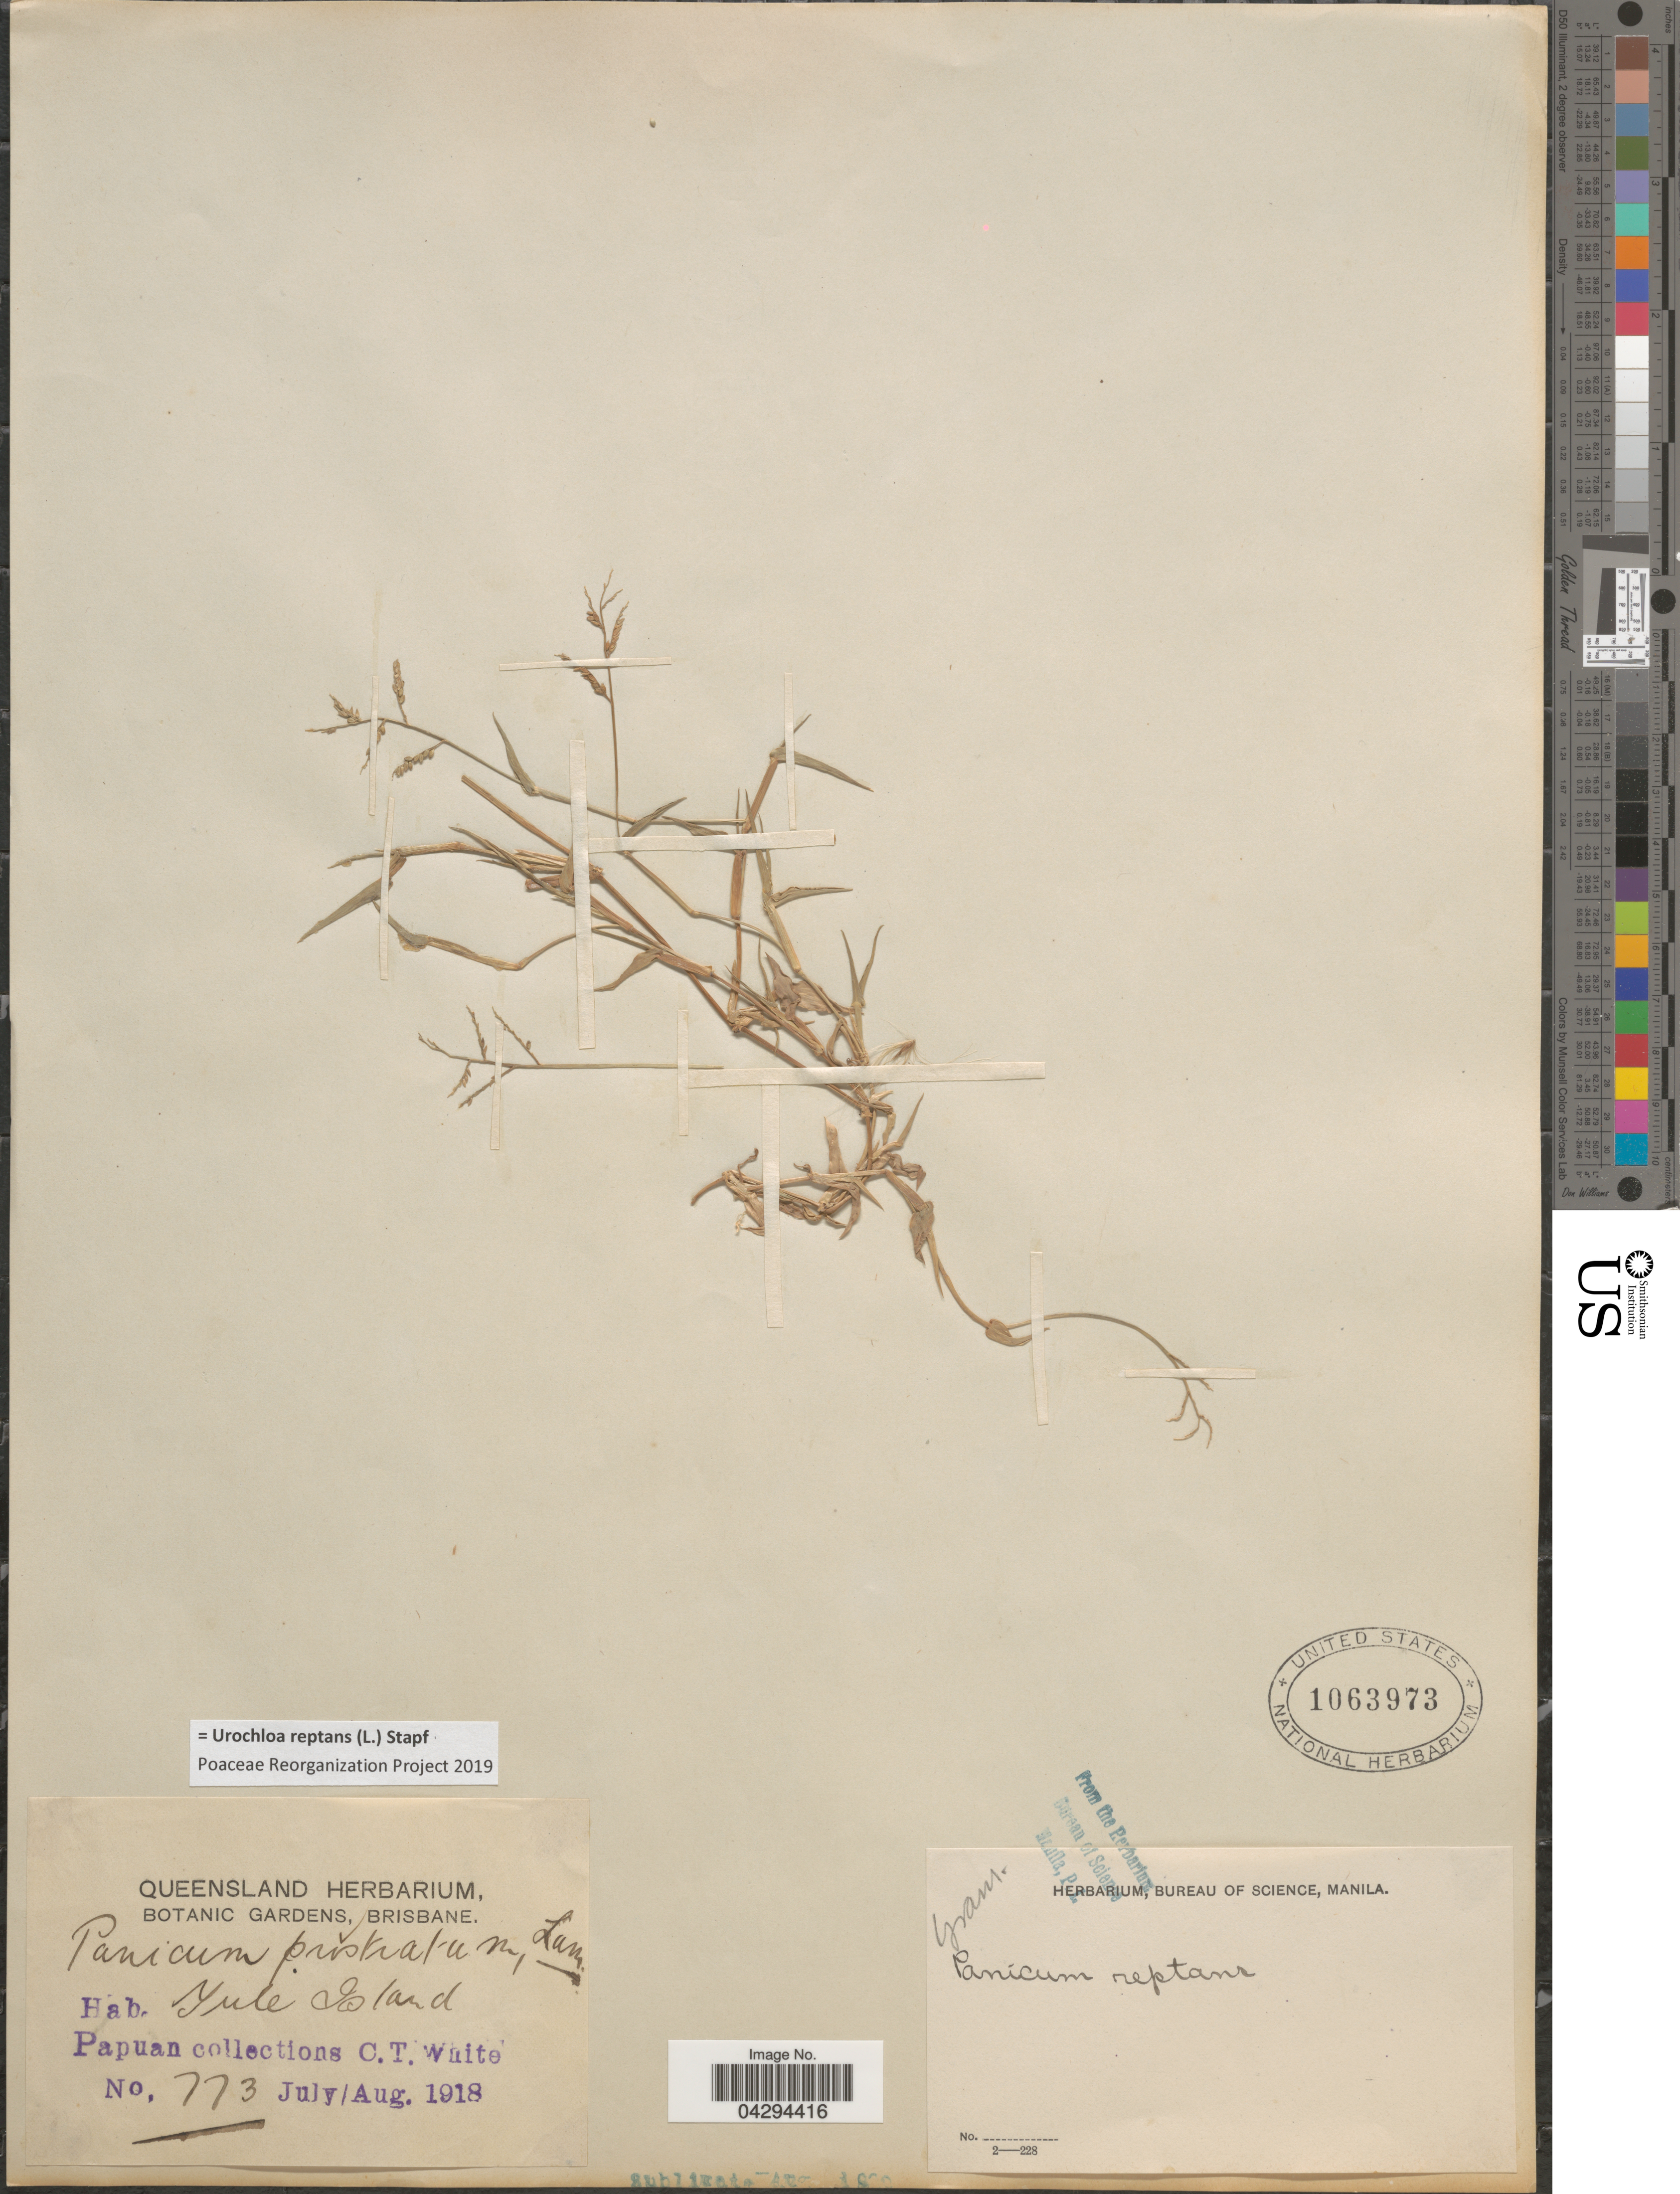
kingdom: Plantae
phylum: Tracheophyta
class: Liliopsida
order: Poales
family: Poaceae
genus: Urochloa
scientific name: Urochloa reptans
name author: (L.) Stapf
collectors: C. T. White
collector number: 773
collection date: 1918-07/1918-08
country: Australia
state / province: Queensland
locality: Yule Island.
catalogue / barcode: US 1063973